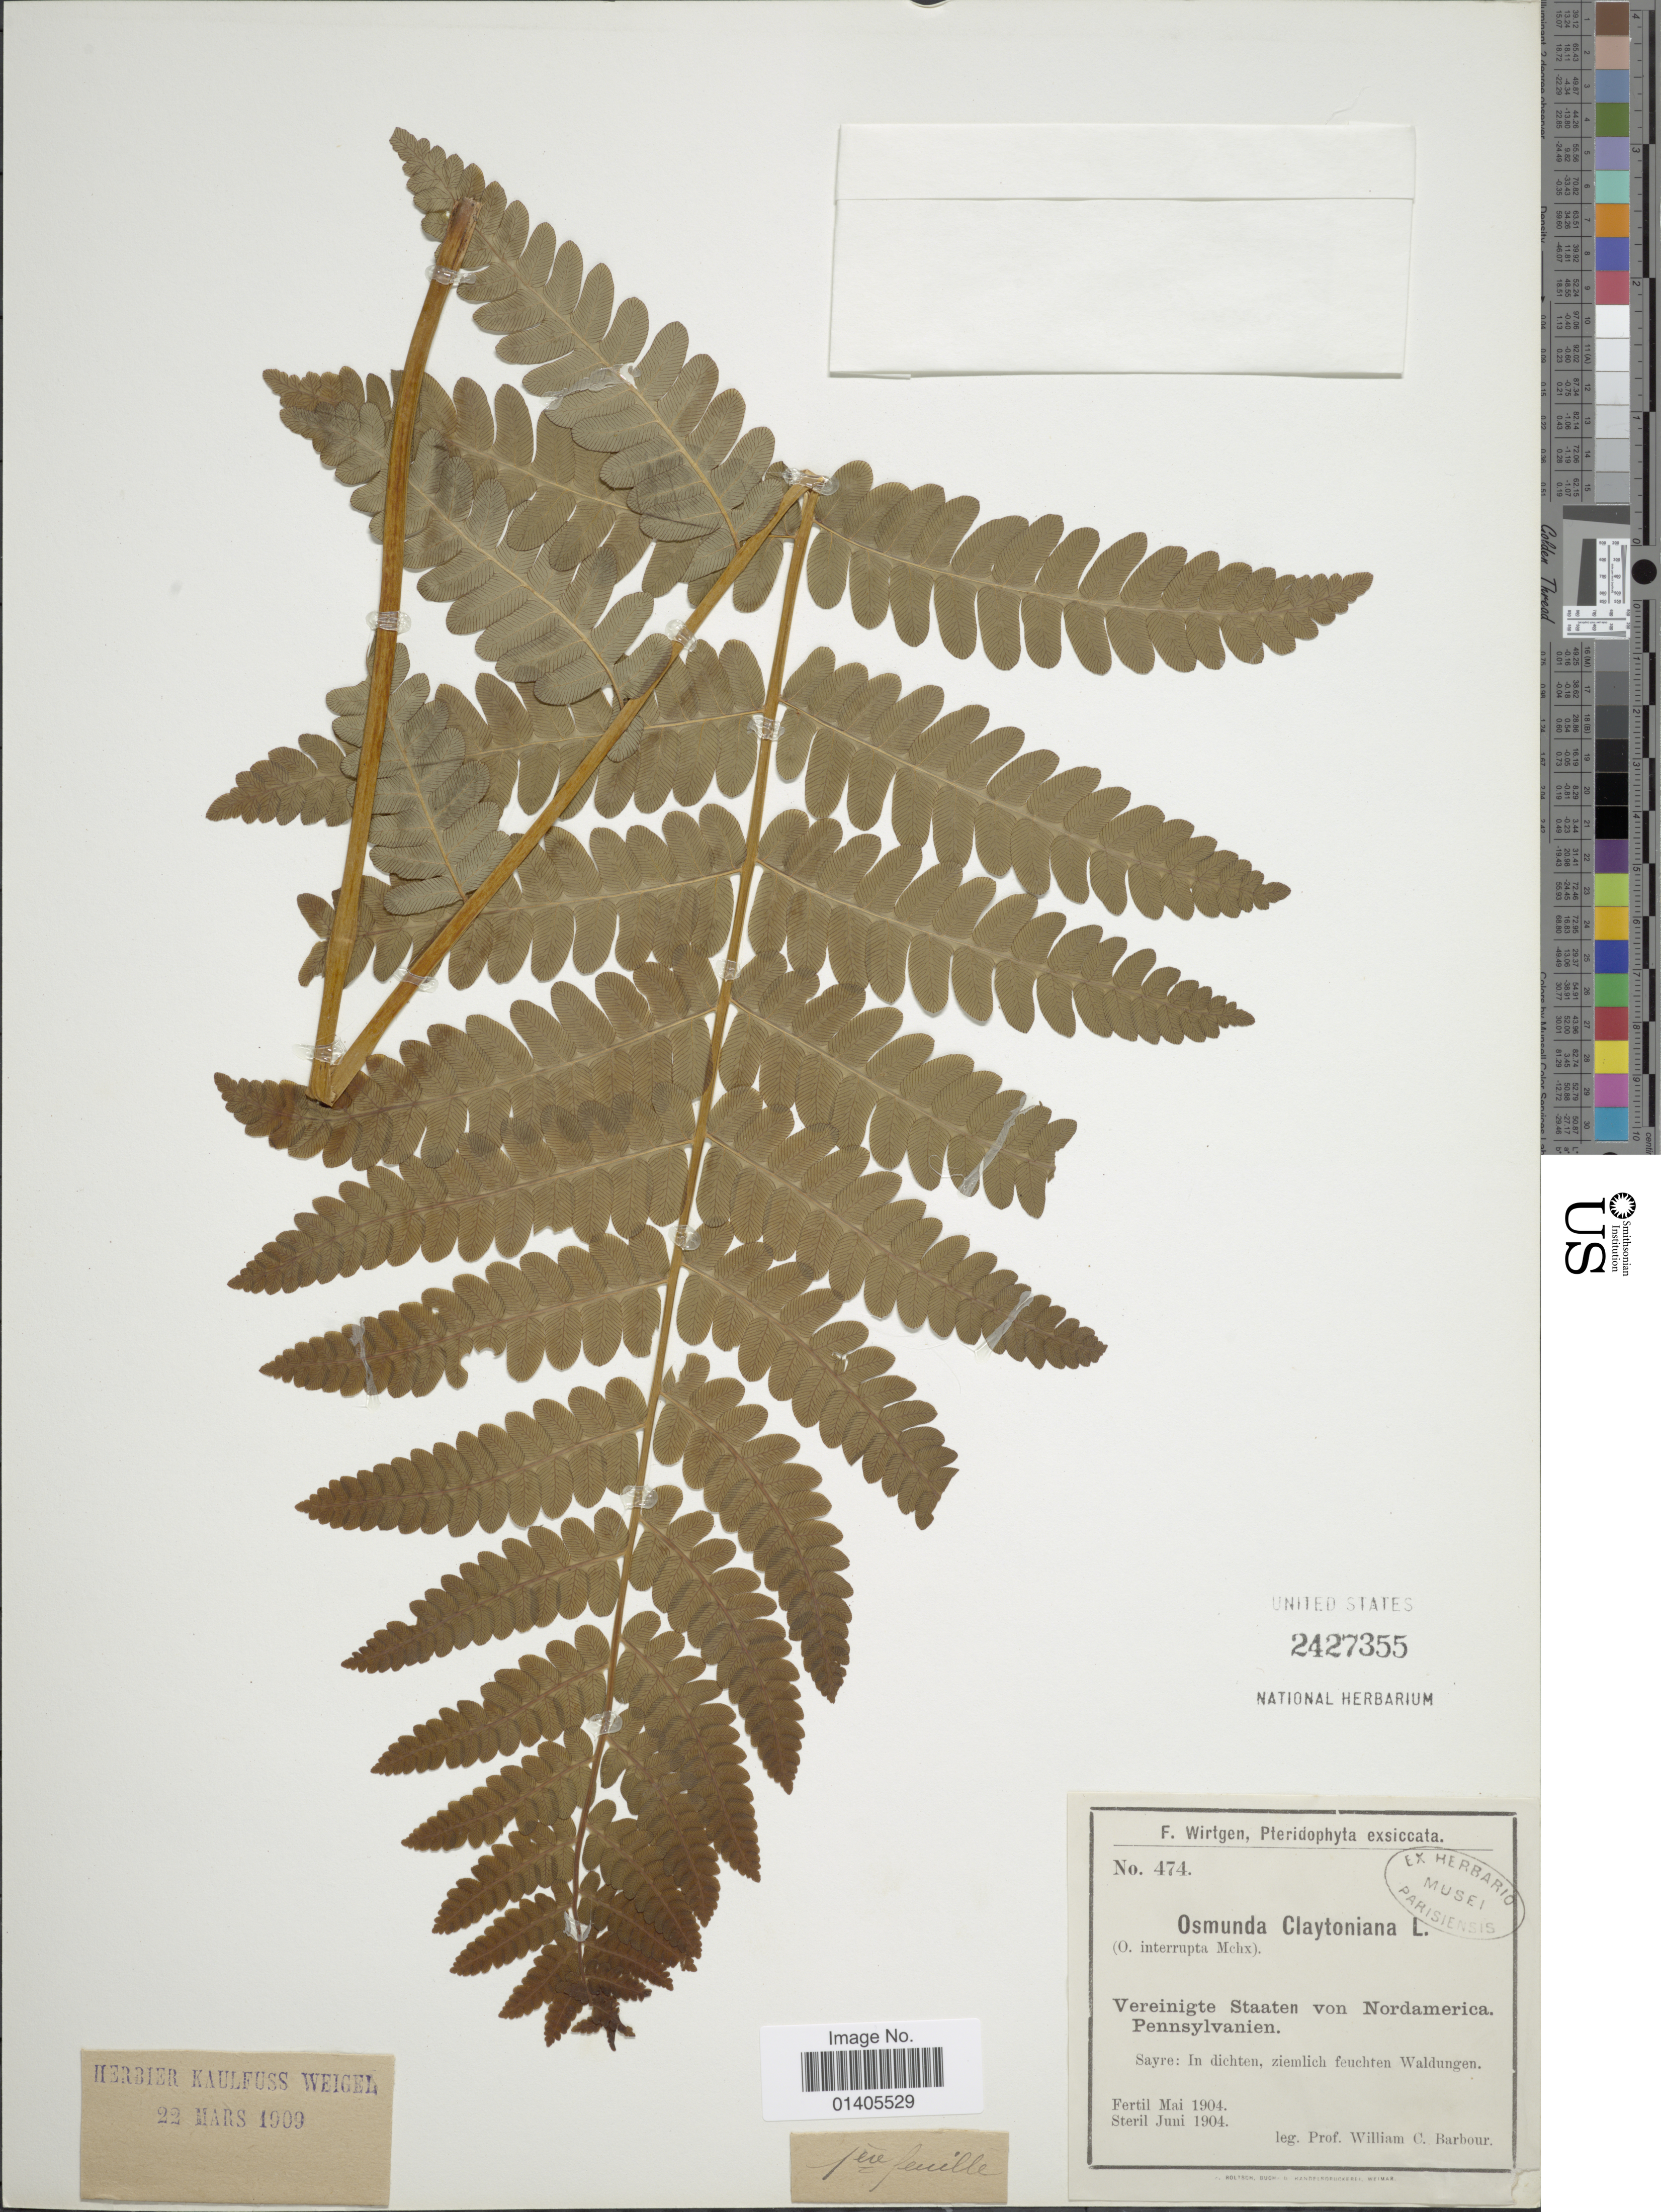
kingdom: Plantae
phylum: Tracheophyta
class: Polypodiopsida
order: Osmundales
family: Osmundaceae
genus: Osmunda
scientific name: Osmunda claytoniana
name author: (L.) Tagawa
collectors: W. Barbour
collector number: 474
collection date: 1904-05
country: United States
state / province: Pennsylvania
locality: Vereingte Staaten von Nordamerica Pennsylvanien,Sayre: In dichten, ziemlich feuchten Waldungen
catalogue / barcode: US 2427355